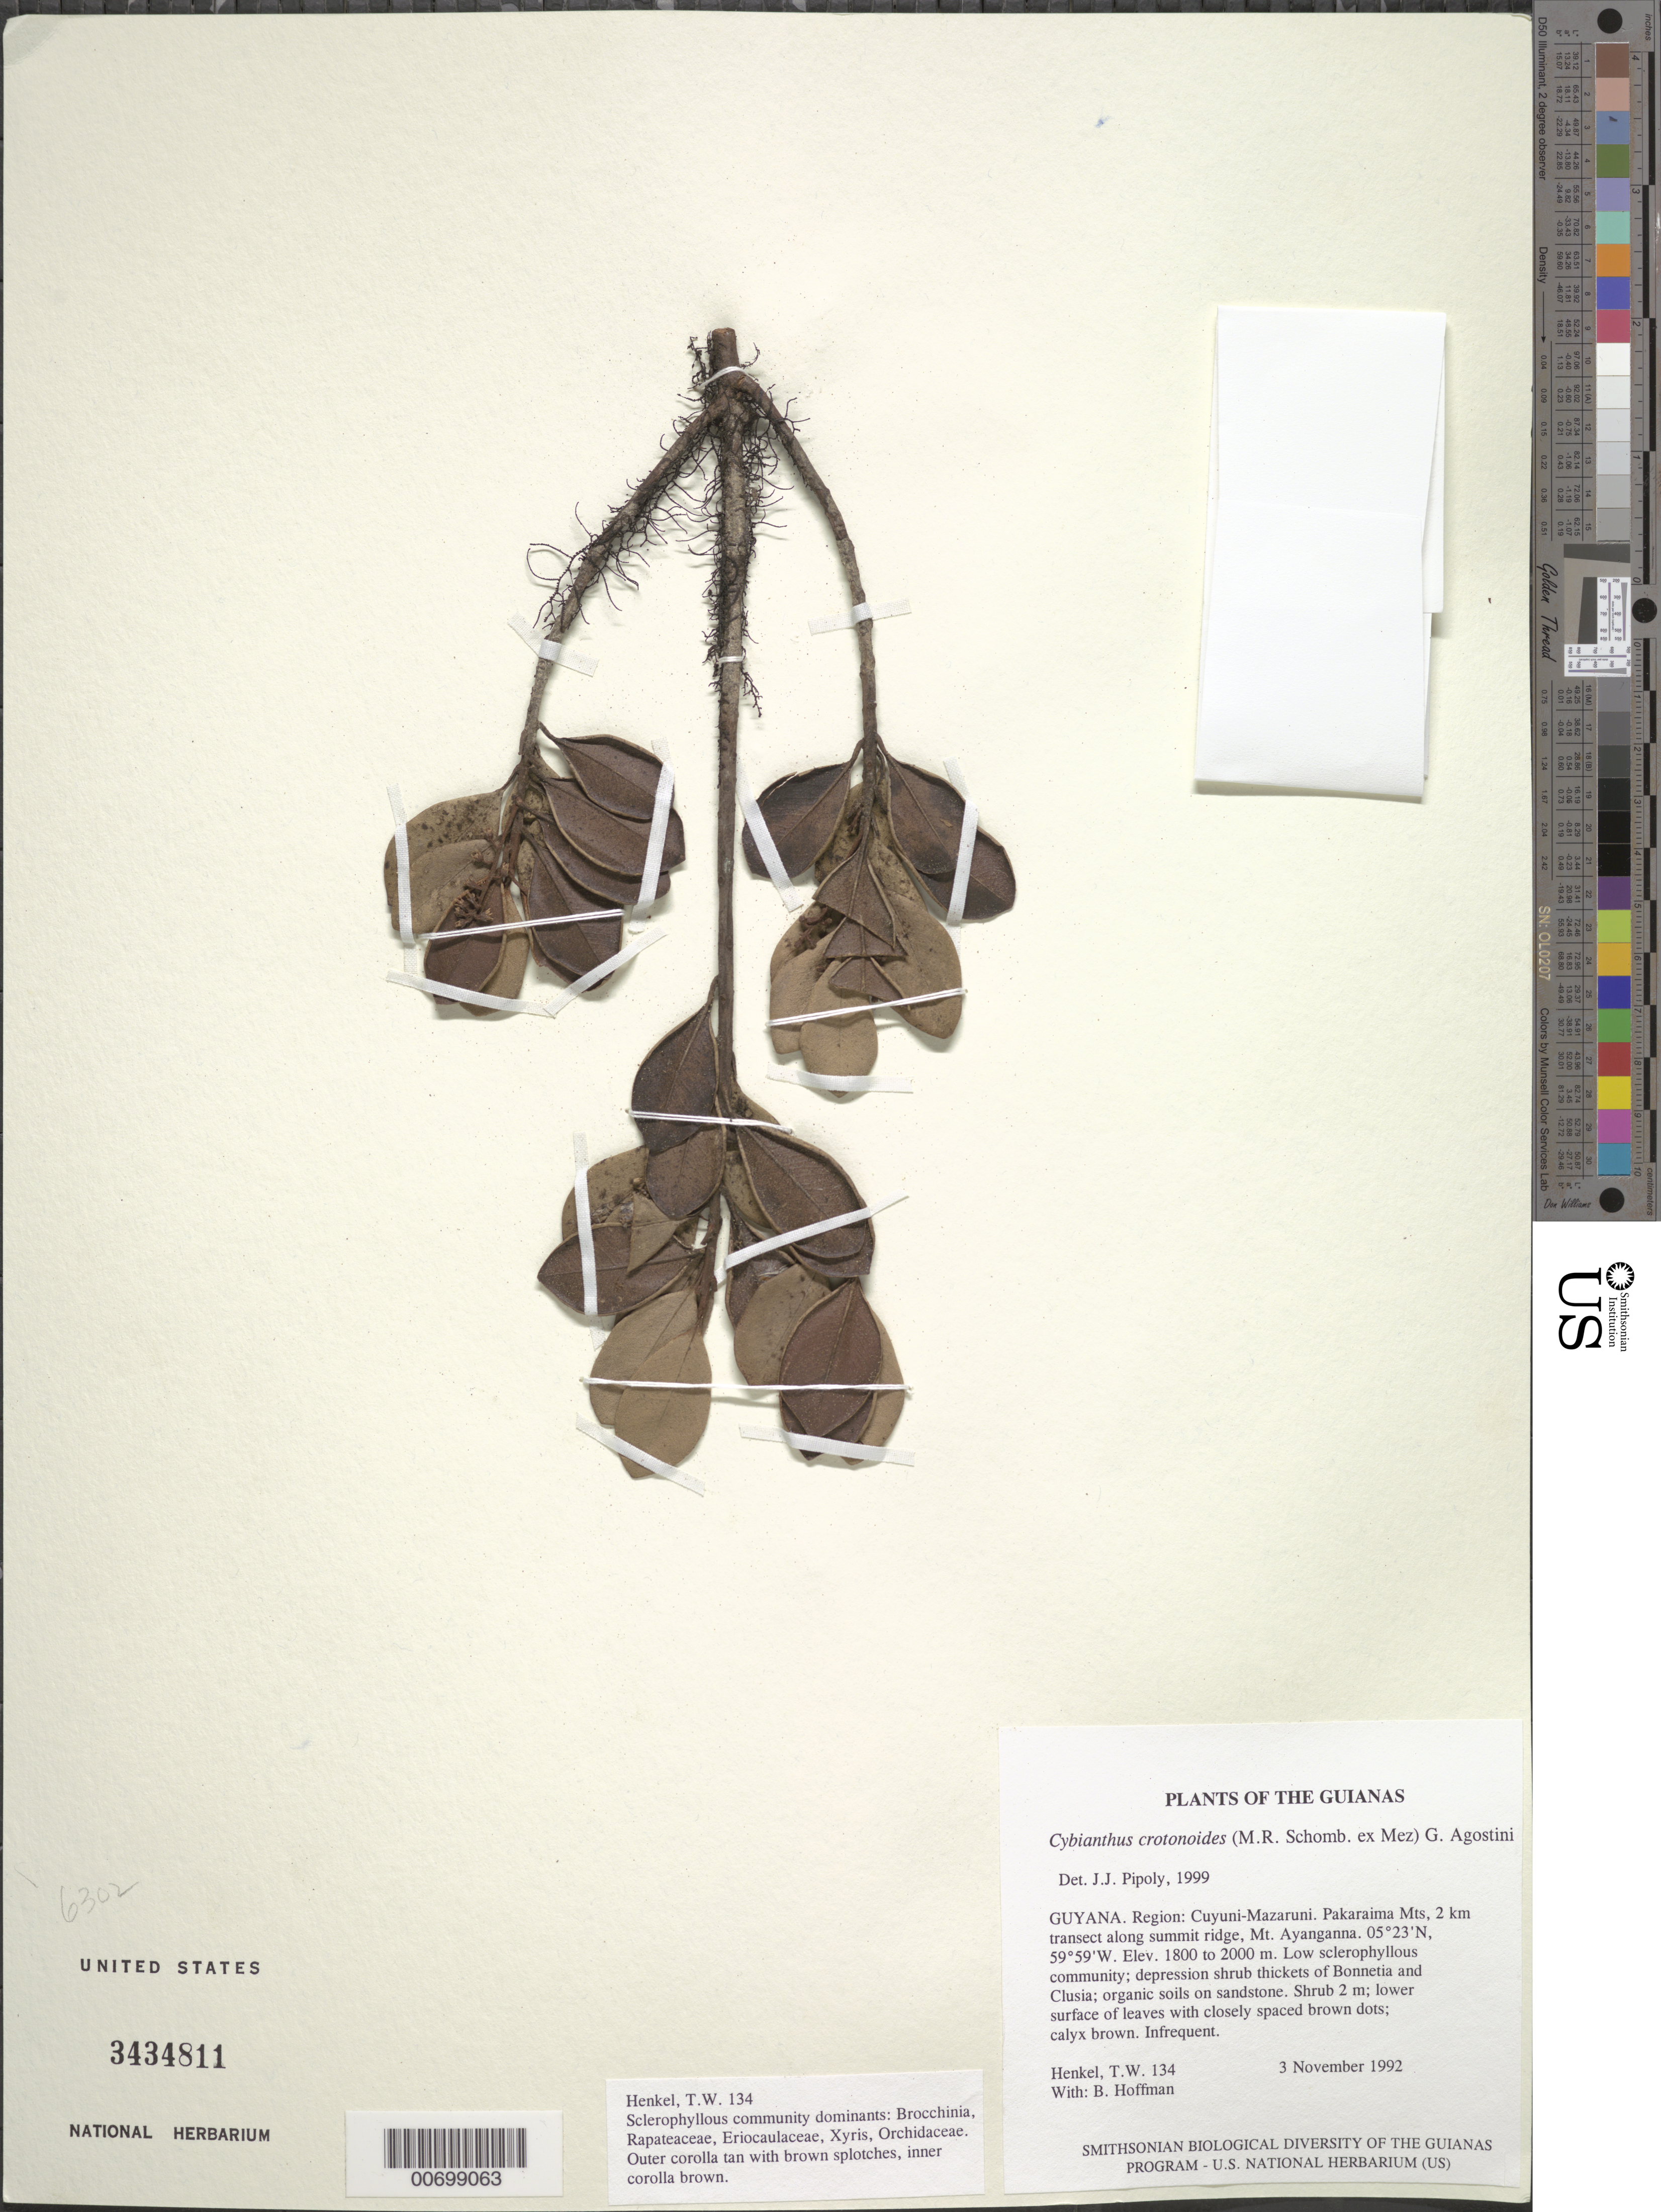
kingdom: Plantae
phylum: Tracheophyta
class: Magnoliopsida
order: Ericales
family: Primulaceae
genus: Cybianthus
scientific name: Cybianthus crotonoides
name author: (M.R. Schomb. ex Mez) G. Agostini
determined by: Pipoly, J. J., III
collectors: T. Henkel & B. Hoffman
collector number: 134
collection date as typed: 3 November 1992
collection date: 1992-11-03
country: Guyana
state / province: Cuyuni-Mazaruni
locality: Pakaraima Mts, 2 km transect along summit ridge, Mt. Ayanganna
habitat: Low sclerophyllous community; depression shrub thickets of Bonnetia and Clusia; organic soils on sandstone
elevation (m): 1800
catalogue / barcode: US 3434811